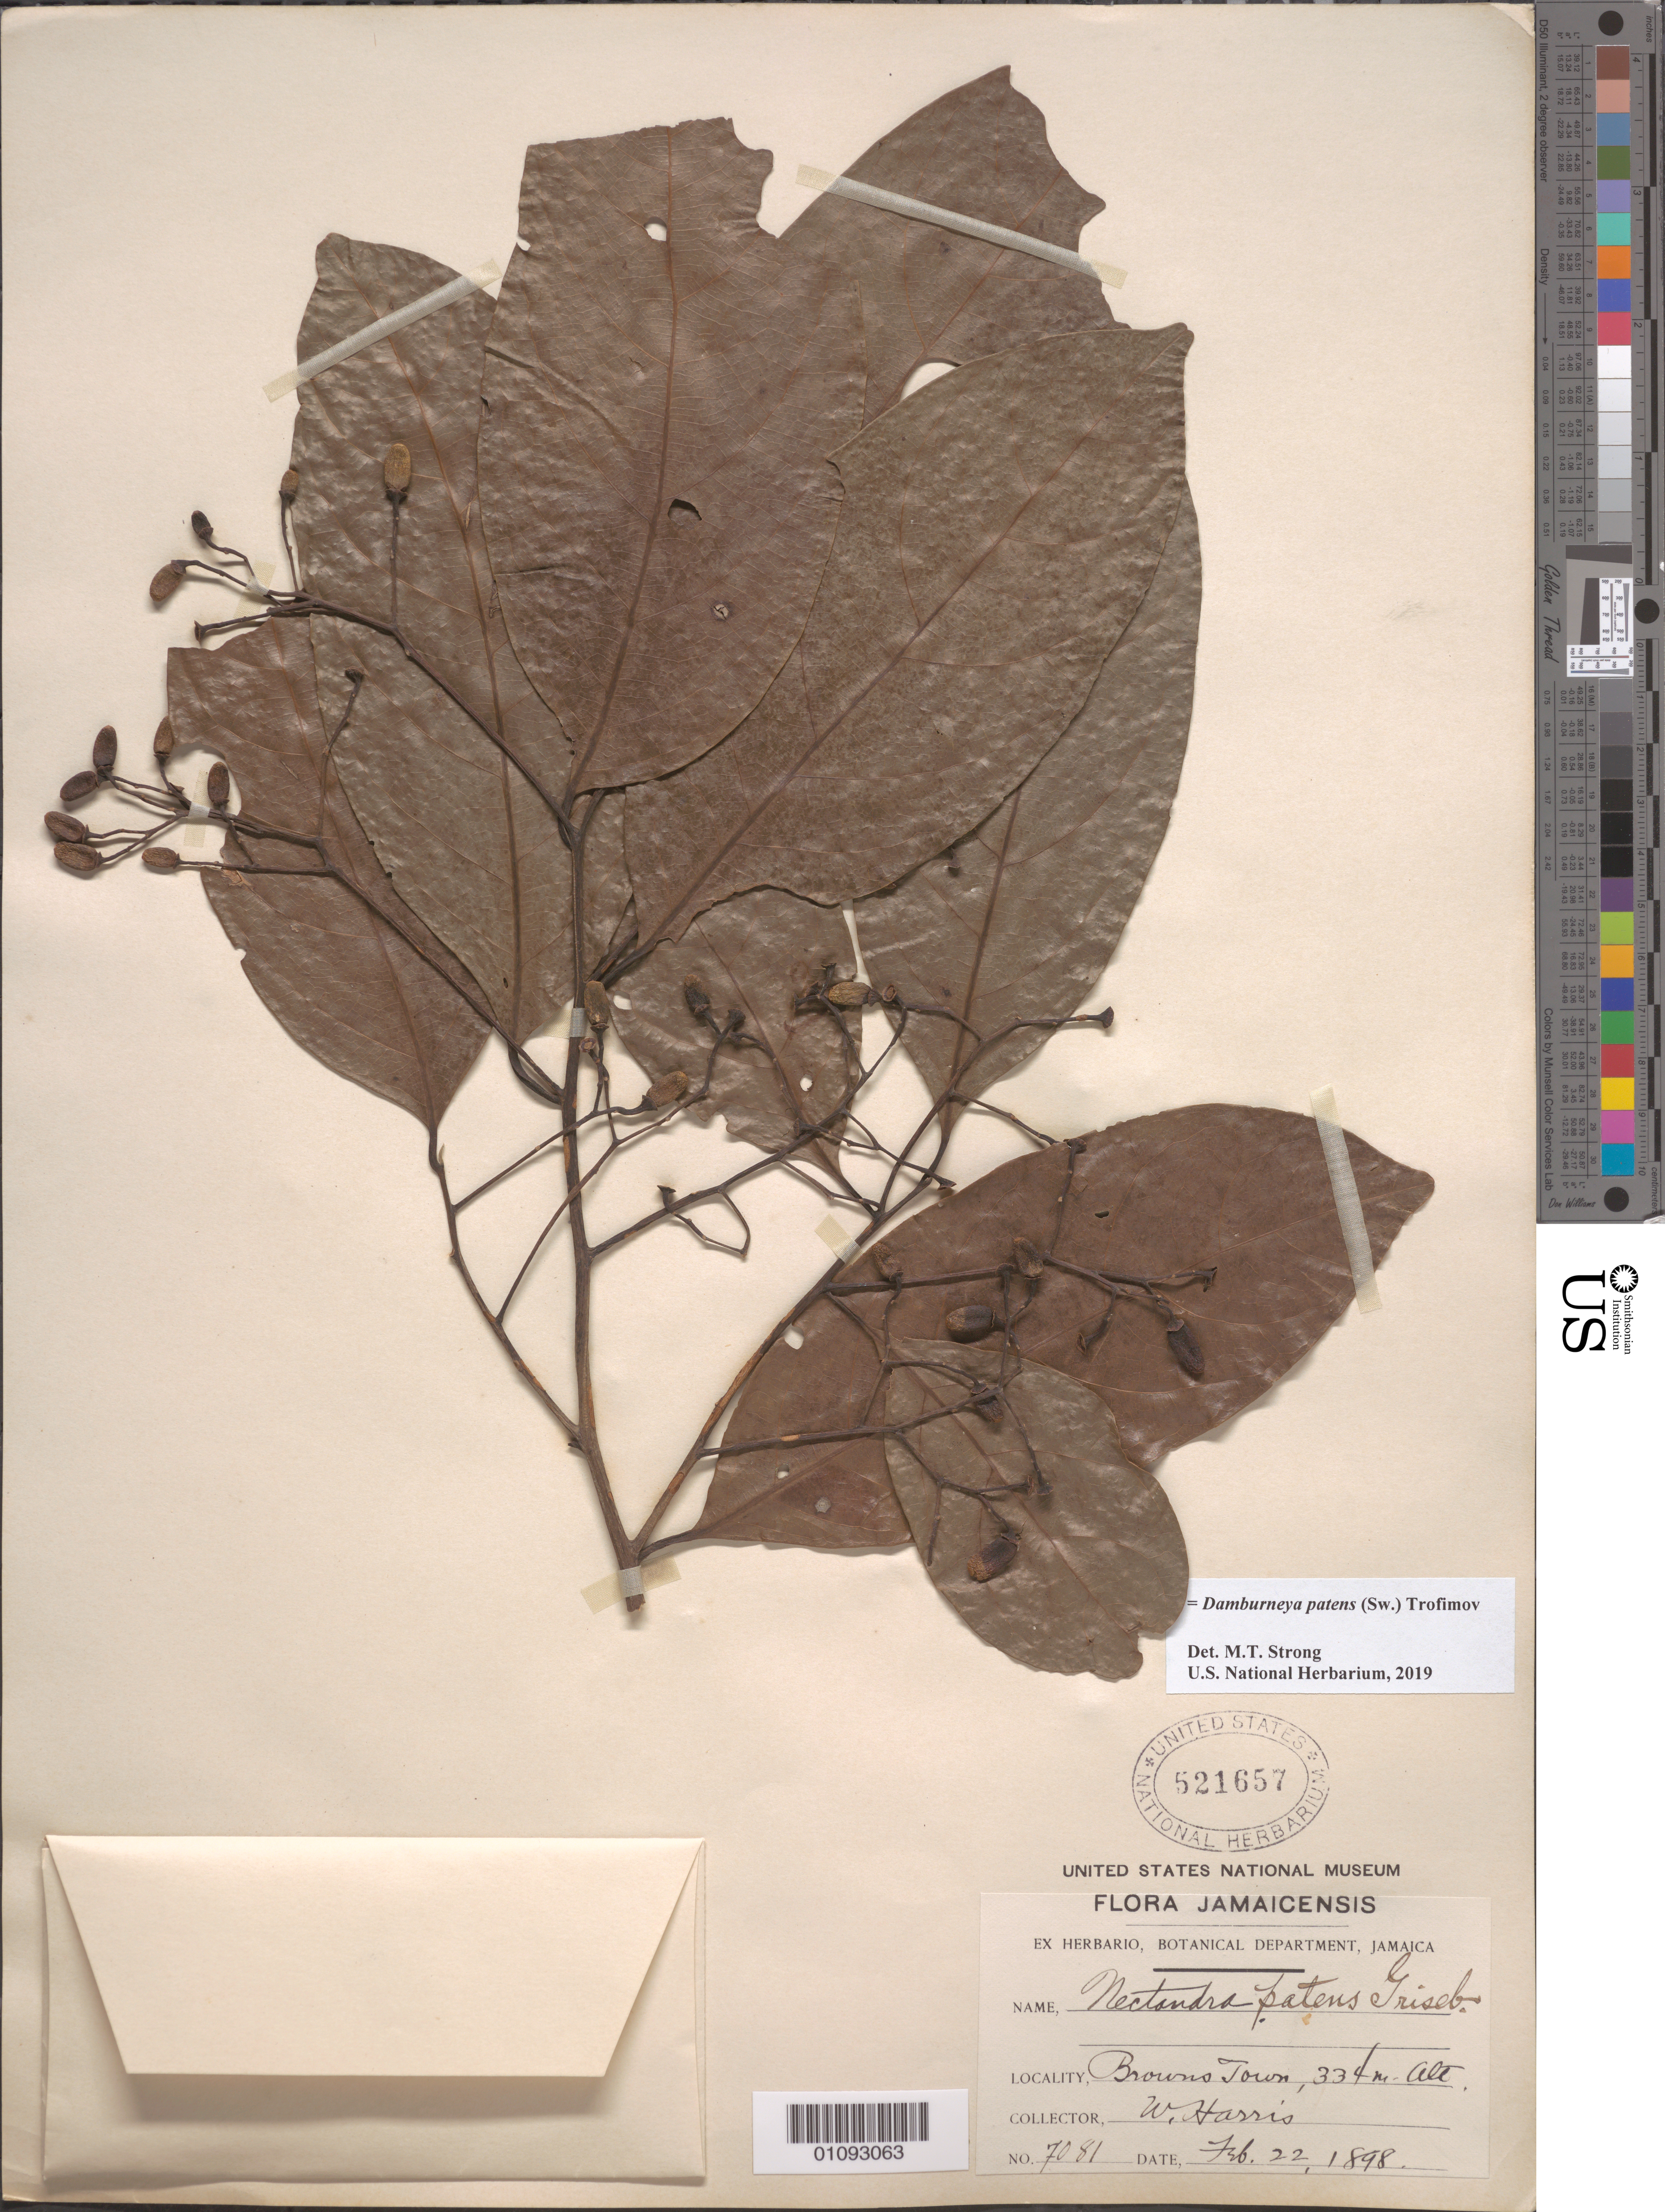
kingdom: Plantae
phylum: Tracheophyta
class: Magnoliopsida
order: Laurales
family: Lauraceae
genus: Damburneya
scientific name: Damburneya patens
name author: (Sw.) Trofimov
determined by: Strong, M. T., (US), Smithsonian Institution - National Museum of Natural History (UNITED STATES)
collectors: W. Harris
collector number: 7081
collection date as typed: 22 Feb 1889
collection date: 1889-02-22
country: Jamaica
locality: Browns Town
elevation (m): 334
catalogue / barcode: US 521657